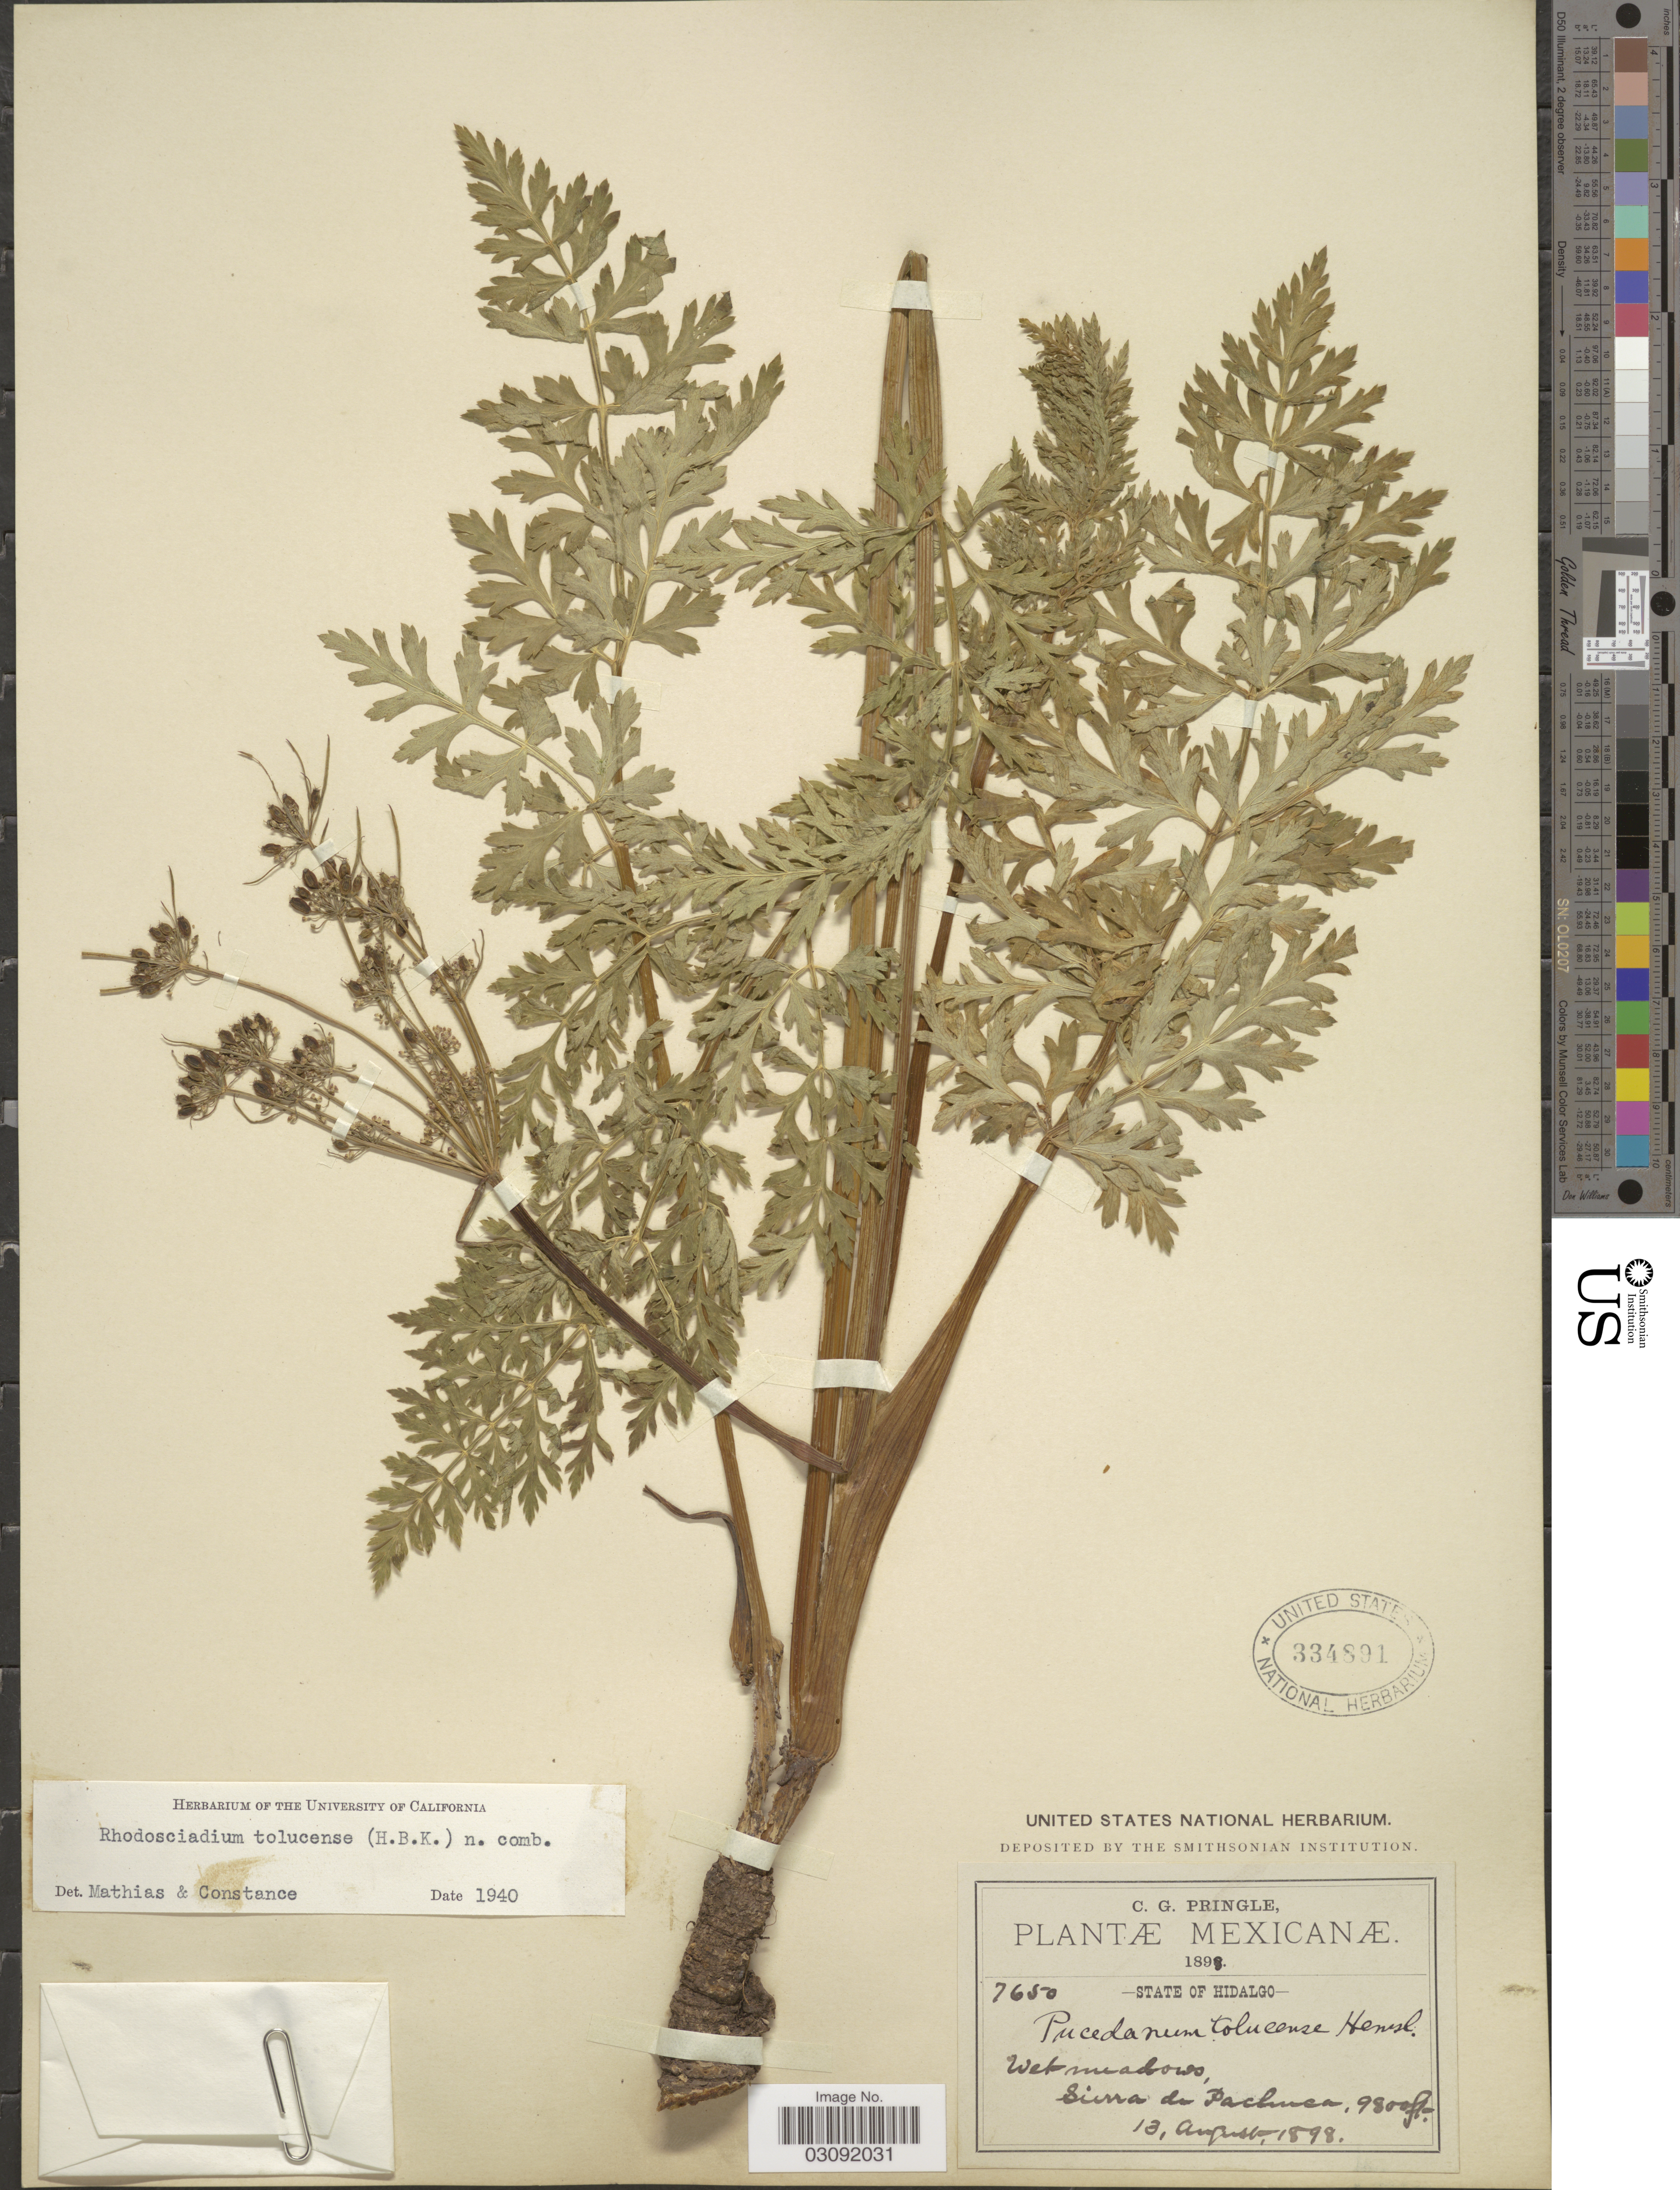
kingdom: Plantae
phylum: Tracheophyta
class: Magnoliopsida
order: Apiales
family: Apiaceae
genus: Rhodosciadium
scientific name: Rhodosciadium tolucense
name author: (Kunth) Mathias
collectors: C. G. Pringle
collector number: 7650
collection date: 1898-08-13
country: Mexico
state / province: Hidalgo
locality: Sierra de Pachuca.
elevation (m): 2987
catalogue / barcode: US 334891